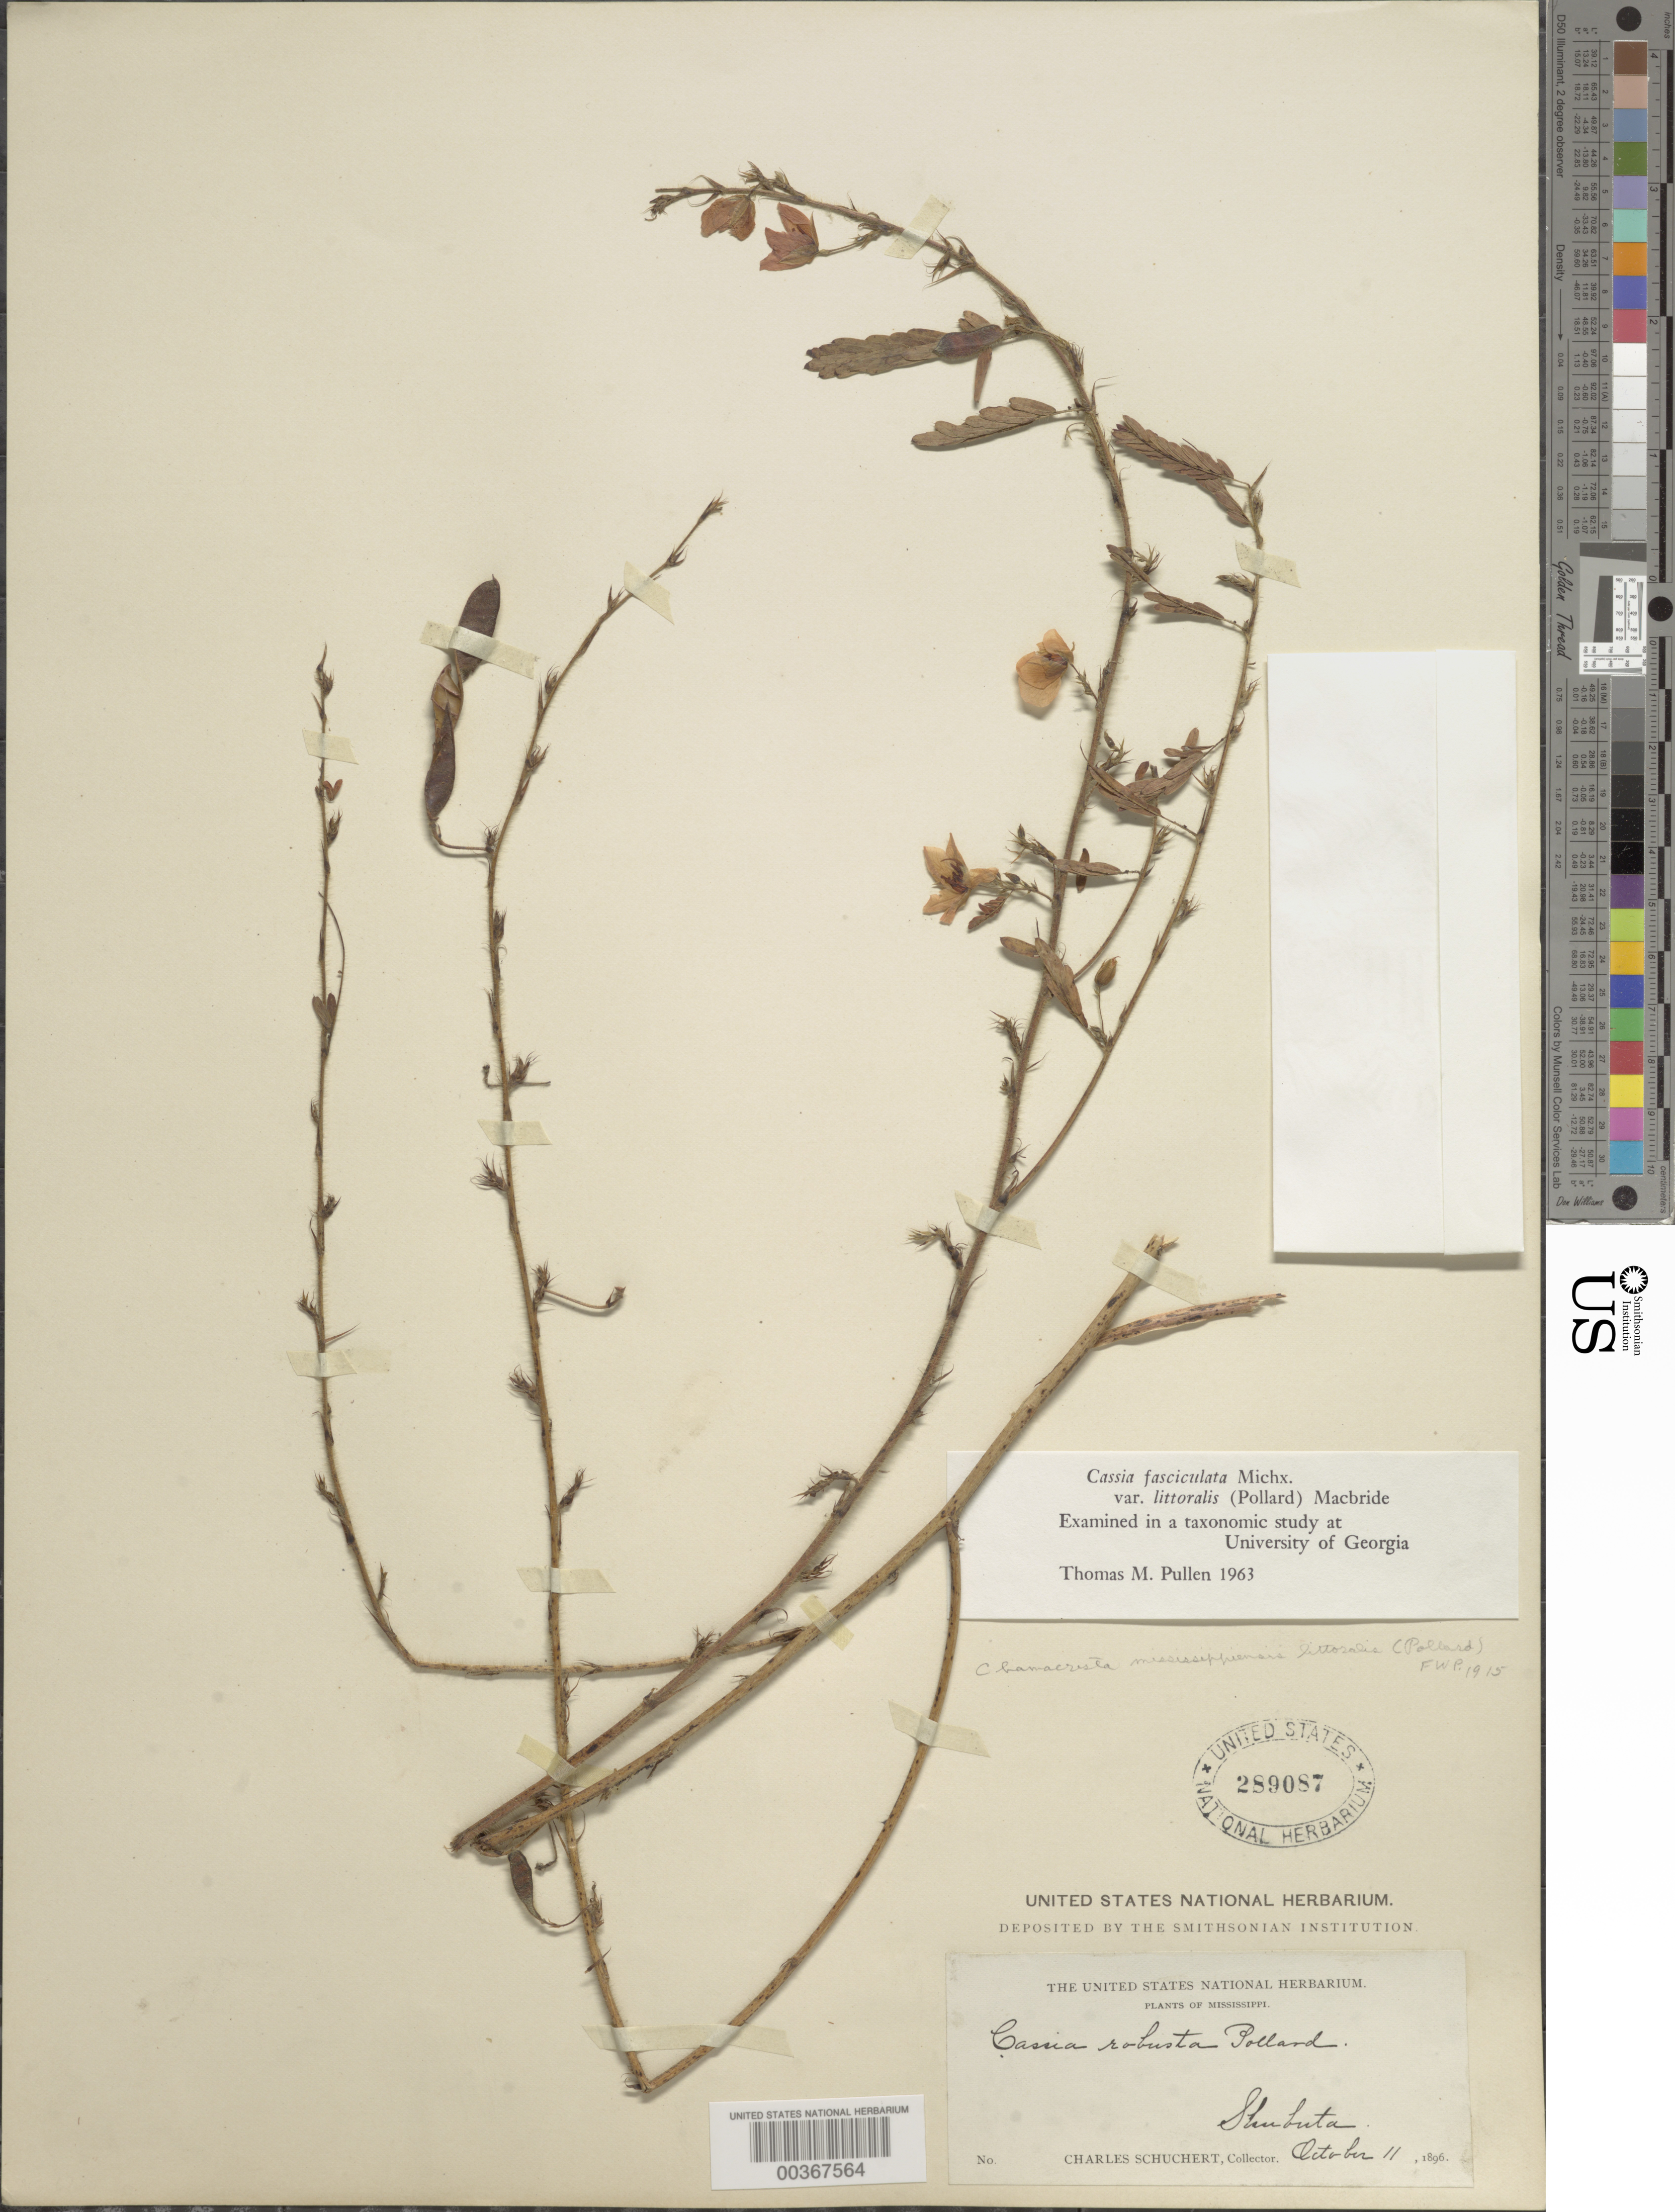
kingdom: Plantae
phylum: Tracheophyta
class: Magnoliopsida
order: Fabales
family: Fabaceae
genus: Chamaecrista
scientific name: Chamaecrista fasciculata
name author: (Michx.) Greene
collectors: C. Schuchert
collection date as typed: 11 Oct 1896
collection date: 1896-10-11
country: United States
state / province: Mississippi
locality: Shubuta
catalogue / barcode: US 289087